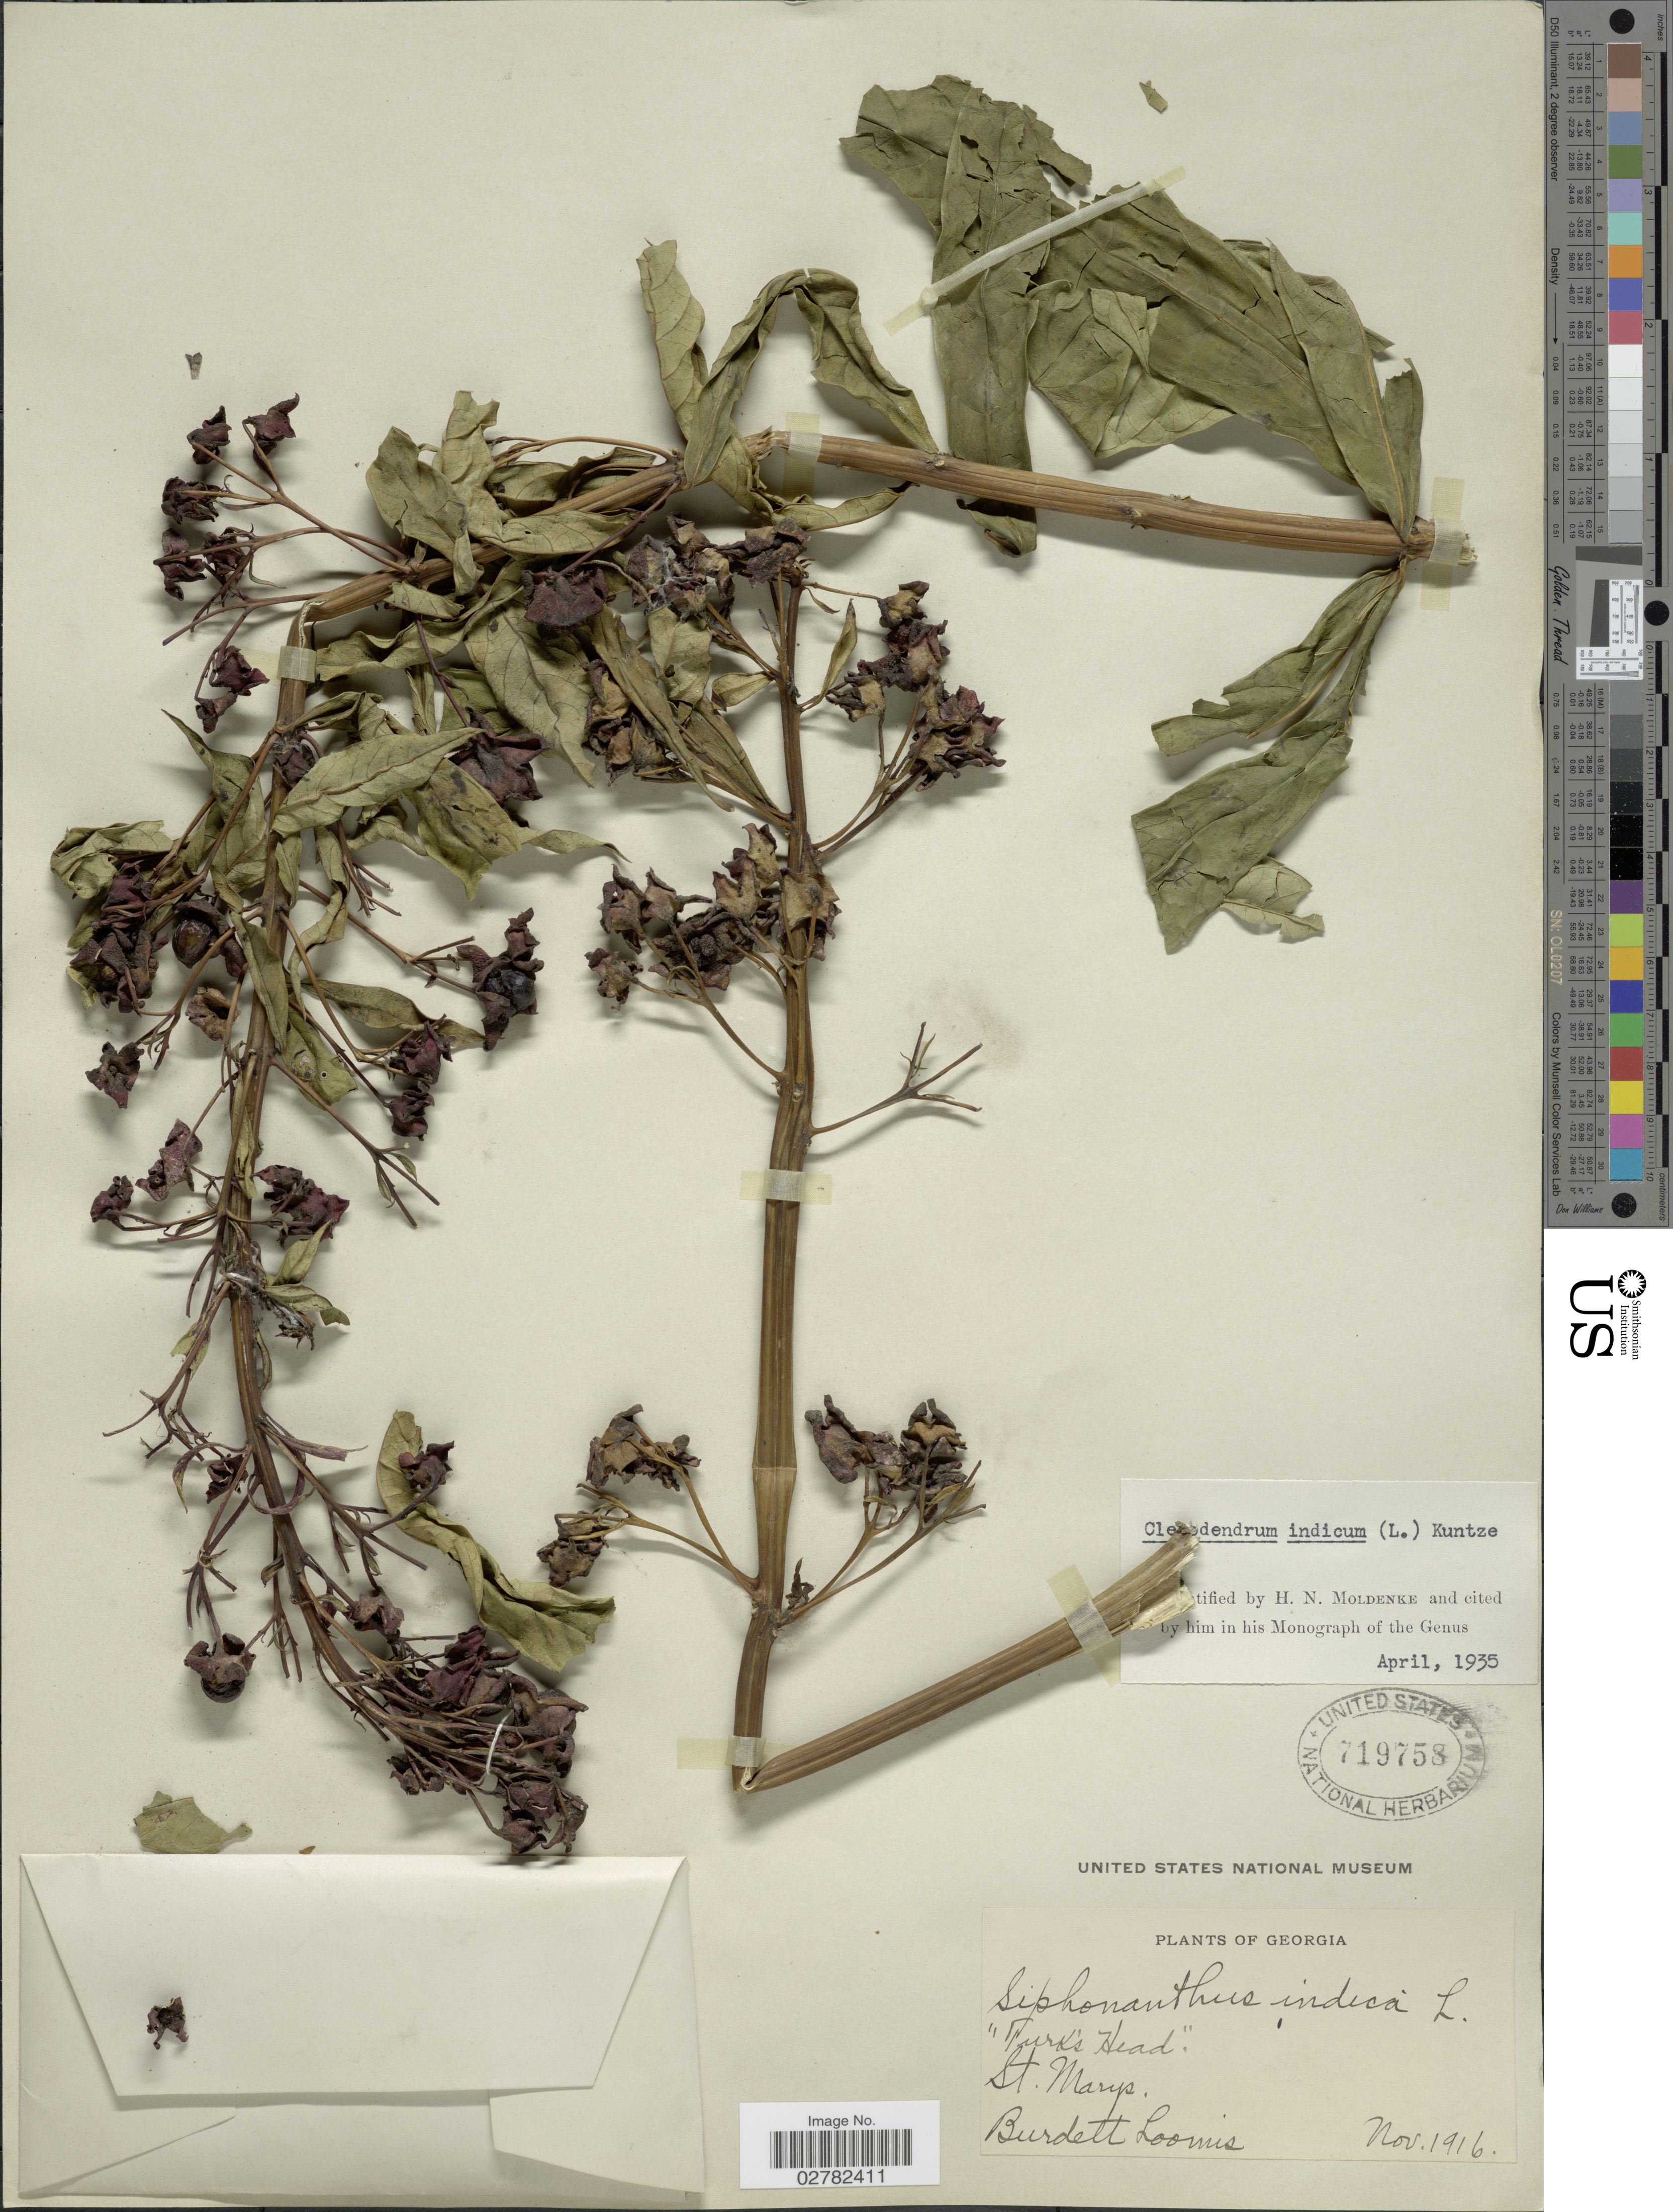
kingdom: Plantae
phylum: Tracheophyta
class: Magnoliopsida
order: Lamiales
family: Lamiaceae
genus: Clerodendrum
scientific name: Clerodendrum indicum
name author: (L.) Kuntze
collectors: B. Loomis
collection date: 1916-11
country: United States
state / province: Georgia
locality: St. Marys.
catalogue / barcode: US 719758